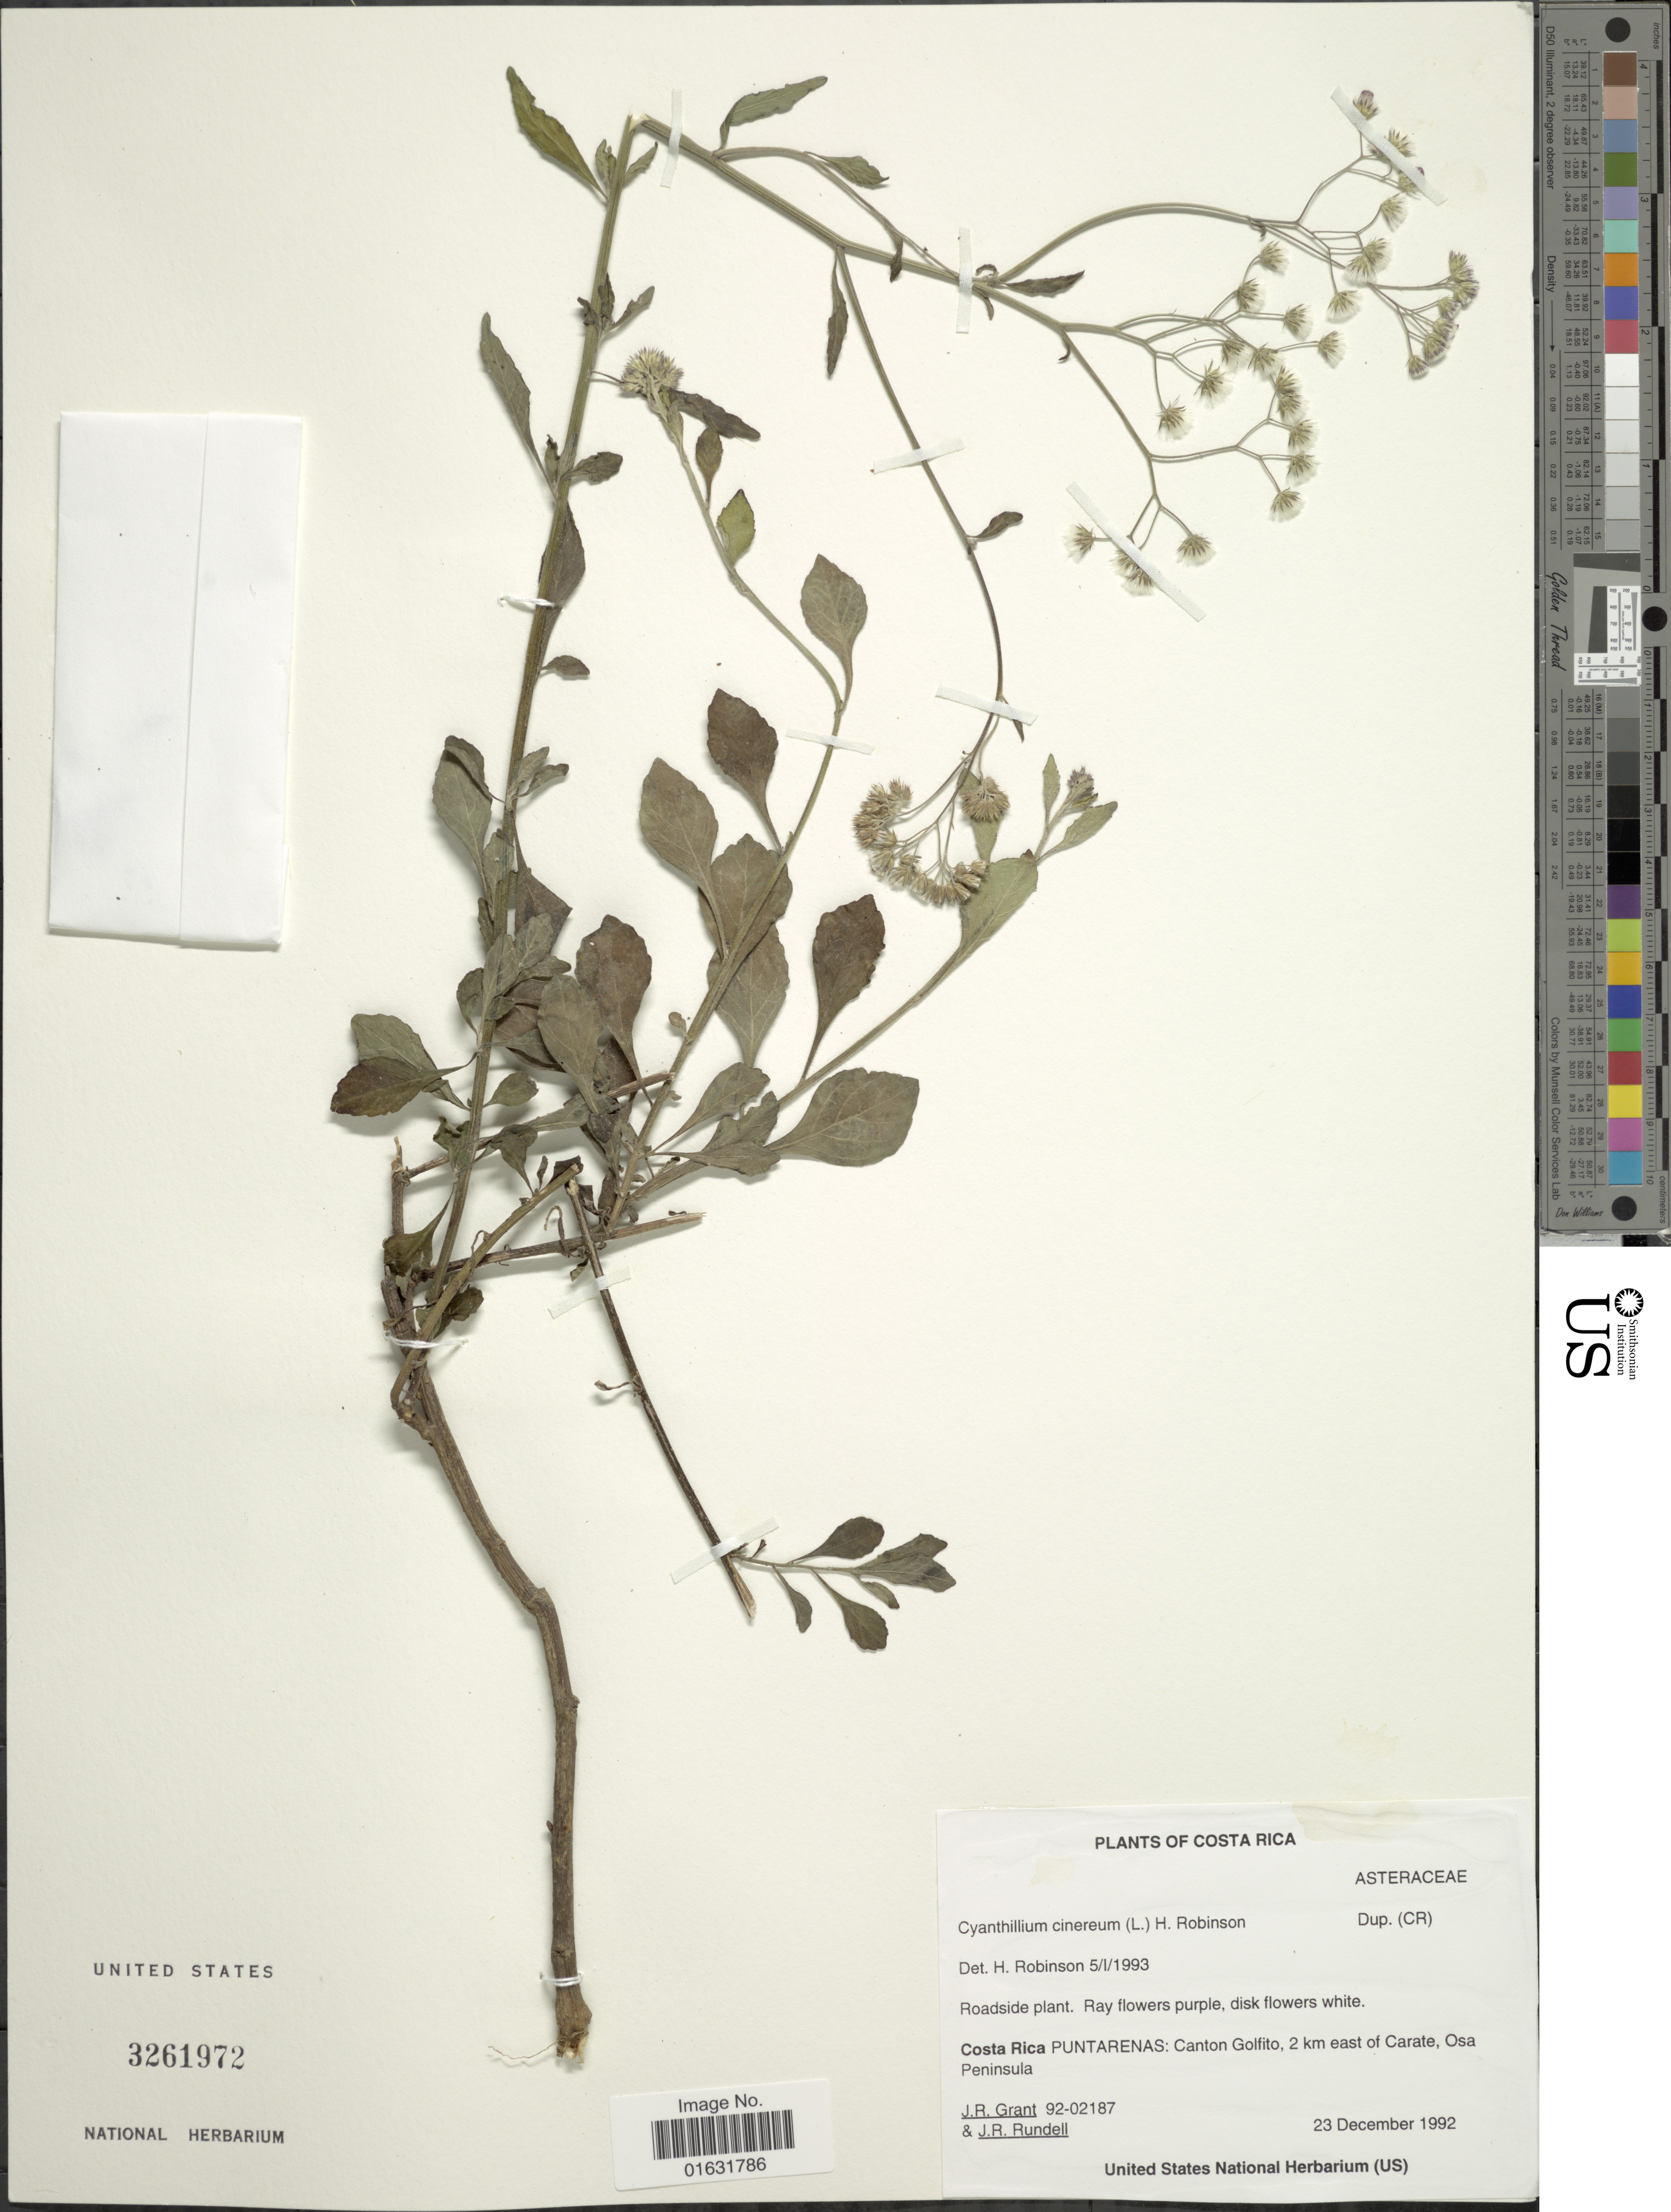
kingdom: Plantae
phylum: Tracheophyta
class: Magnoliopsida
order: Asterales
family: Asteraceae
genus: Cyanthillium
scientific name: Cyanthillium cinereum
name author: (L.) H. Rob.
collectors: J. Grant & J. R. Rundell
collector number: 92-02187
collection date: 1992-12-23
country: Costa Rica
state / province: Puntarenas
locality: Canton Golfito, 2 km east of Carate, Osa Peninsula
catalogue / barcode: US 3261972